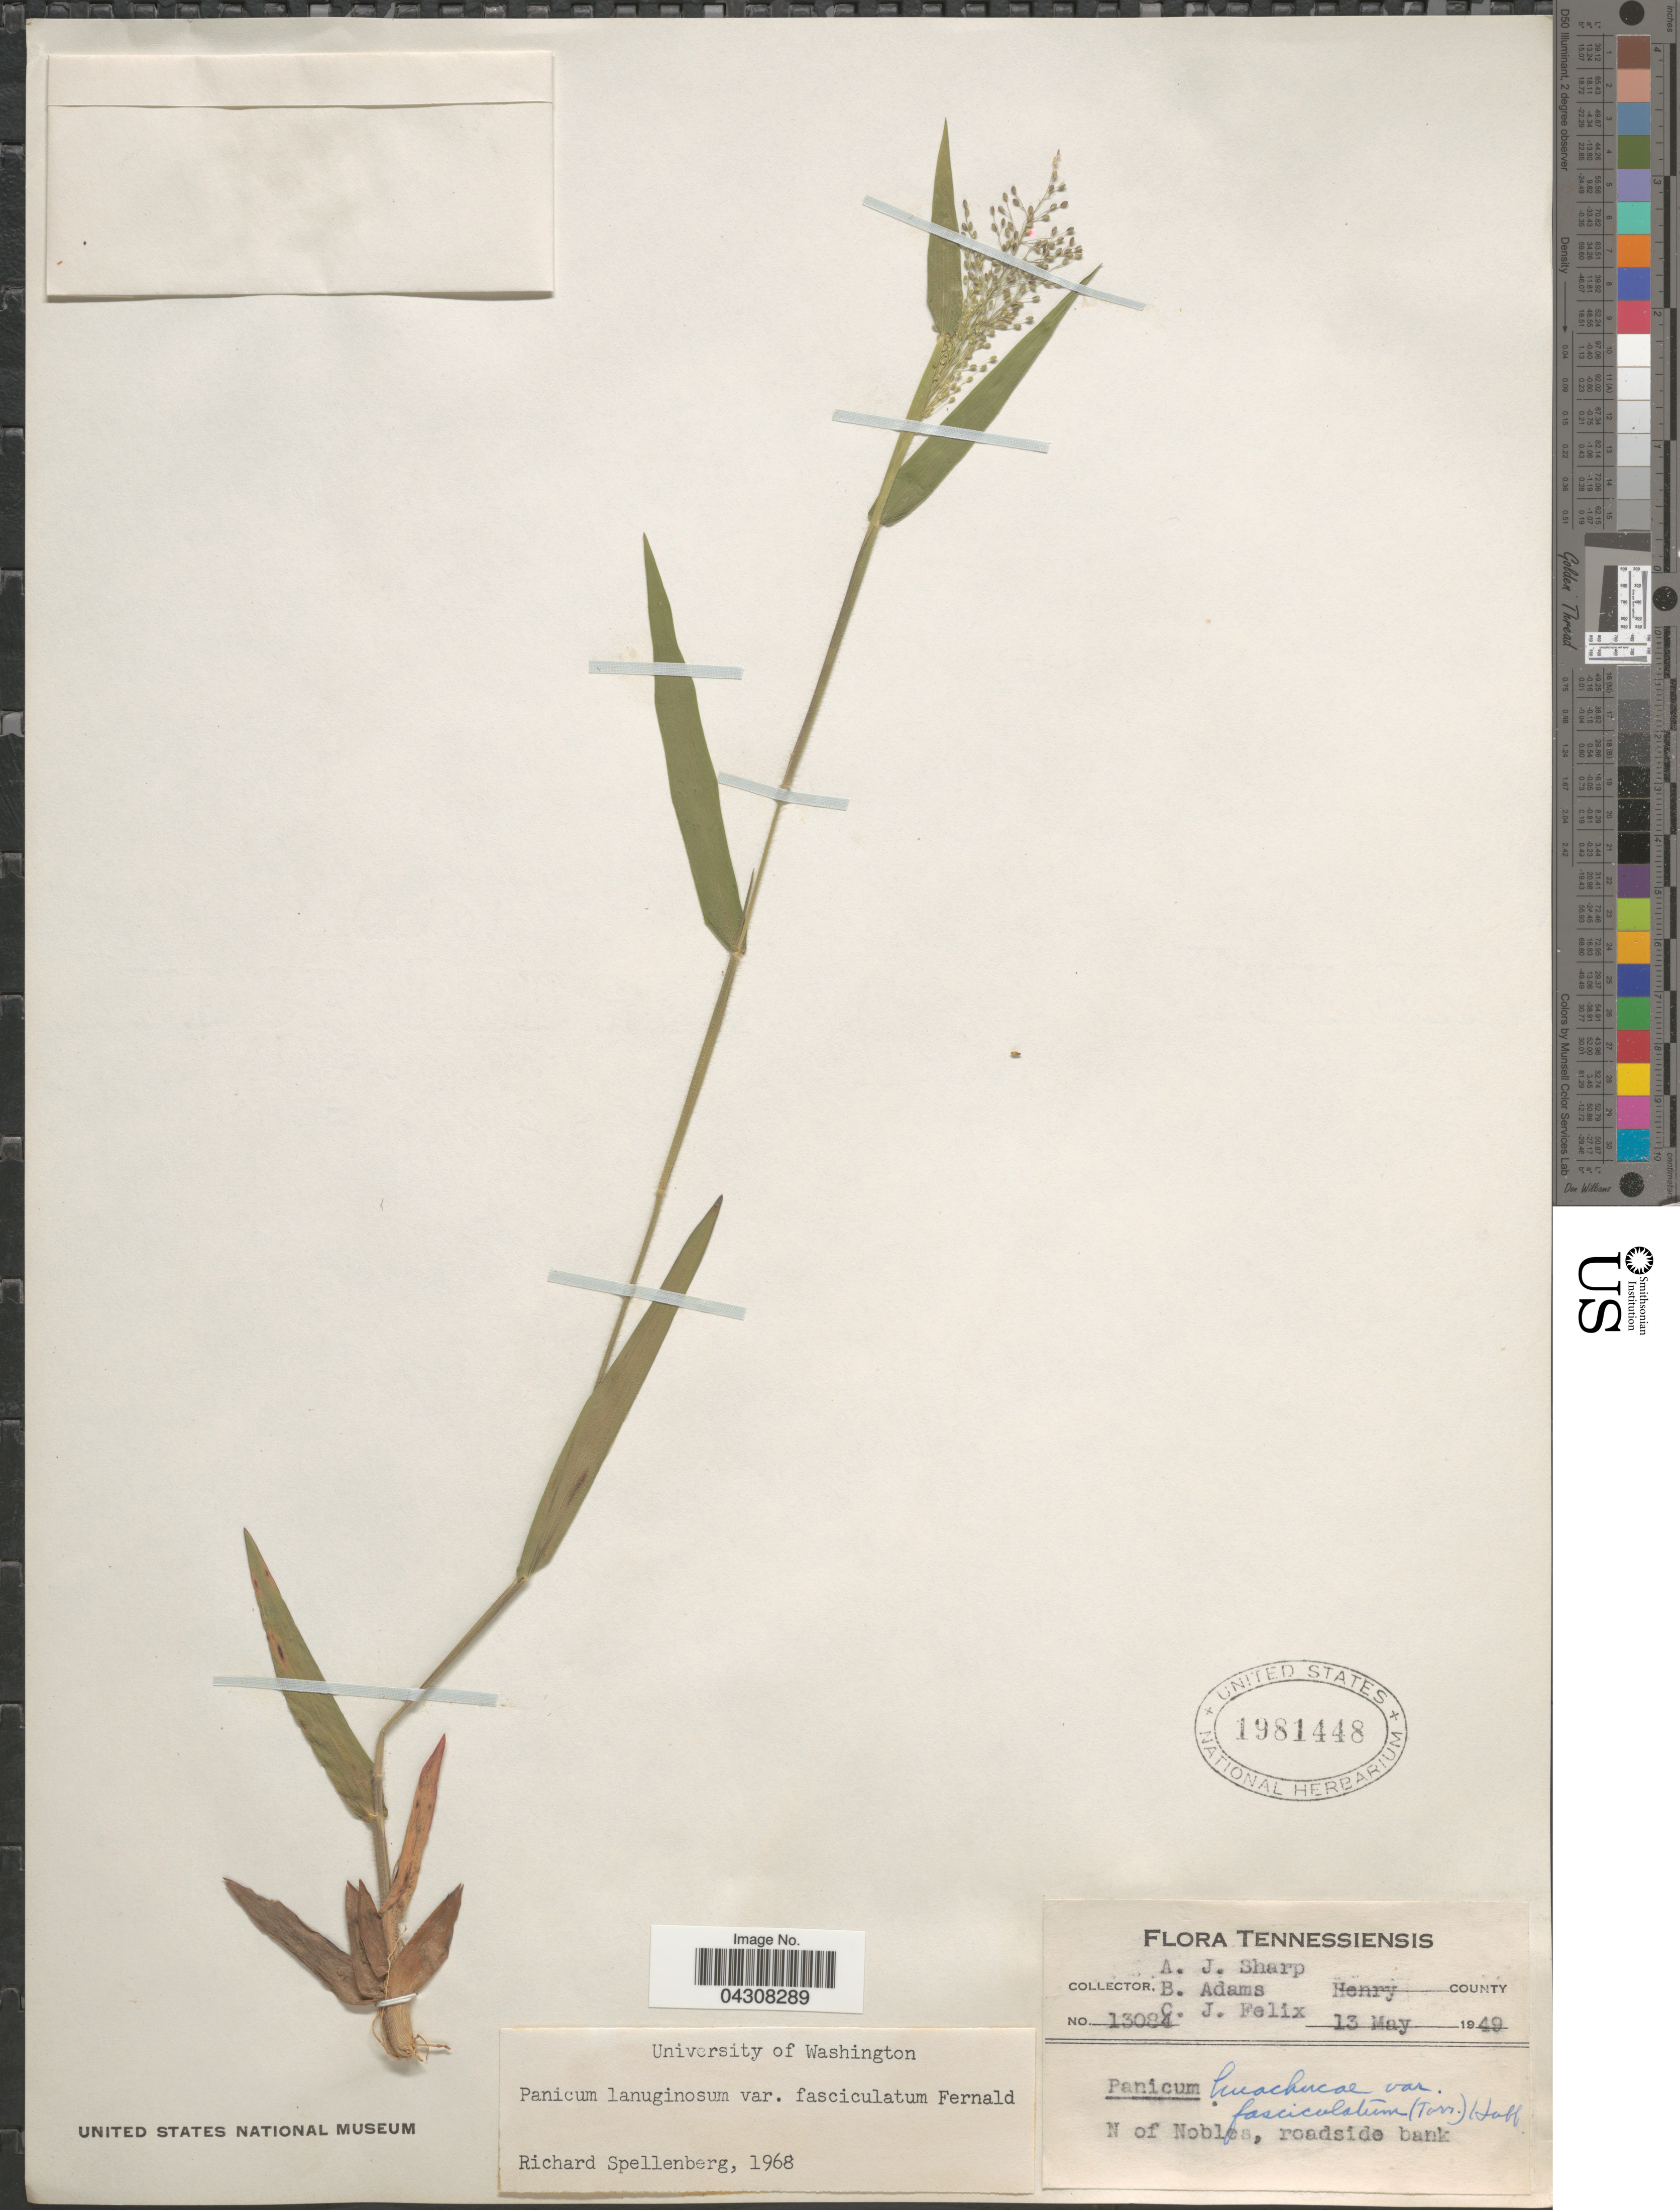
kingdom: Plantae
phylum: Tracheophyta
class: Liliopsida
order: Poales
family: Poaceae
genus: Dichanthelium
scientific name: Dichanthelium acuminatum var. acuminatum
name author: (Sw.) Gould & C.A. Clark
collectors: A. J. Sharp, B. Adams & C. Felix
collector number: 13084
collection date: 1949-05-13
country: United States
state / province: Tennessee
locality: Henry County. N of Nobles, roadside bank.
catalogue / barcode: US 1981448